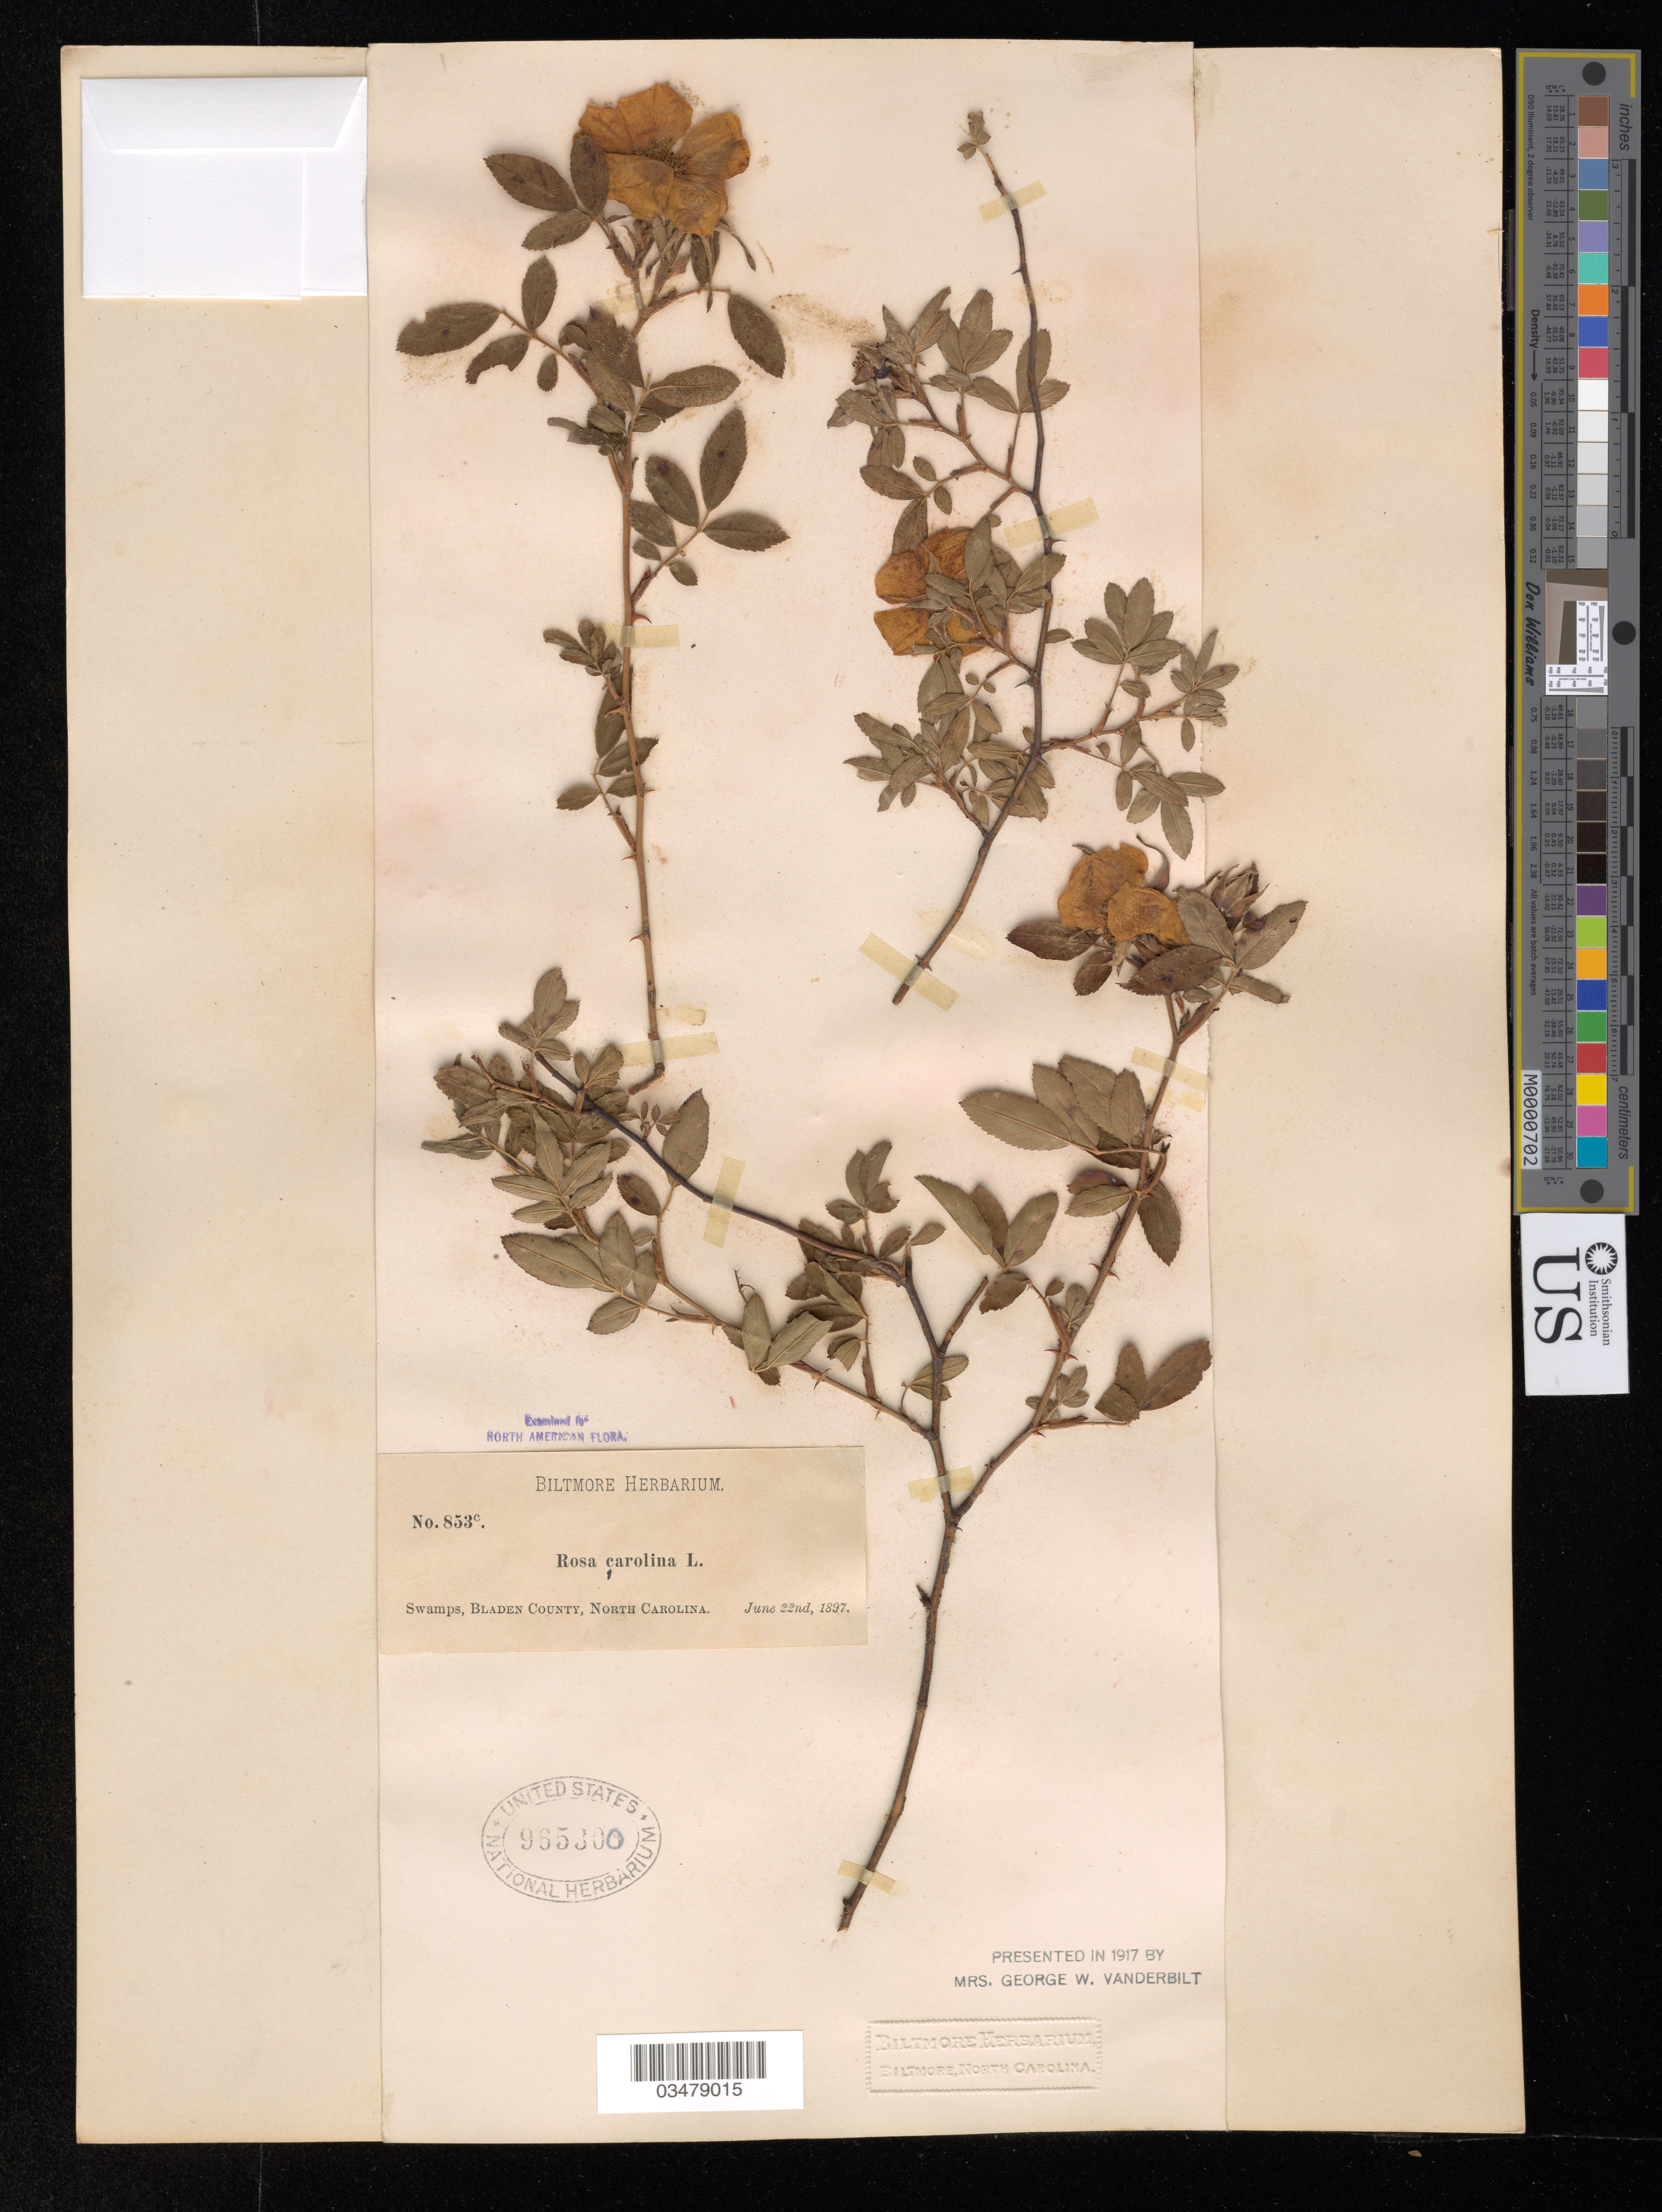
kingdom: Plantae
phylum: Tracheophyta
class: Magnoliopsida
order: Rosales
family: Rosaceae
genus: Rosa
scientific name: Rosa carolina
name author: L.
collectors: ex herb. Biltmore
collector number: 853 C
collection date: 1897-06-22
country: United States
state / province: North Carolina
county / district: Bladen Co.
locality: Swamps.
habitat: Swamps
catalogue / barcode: US 965300